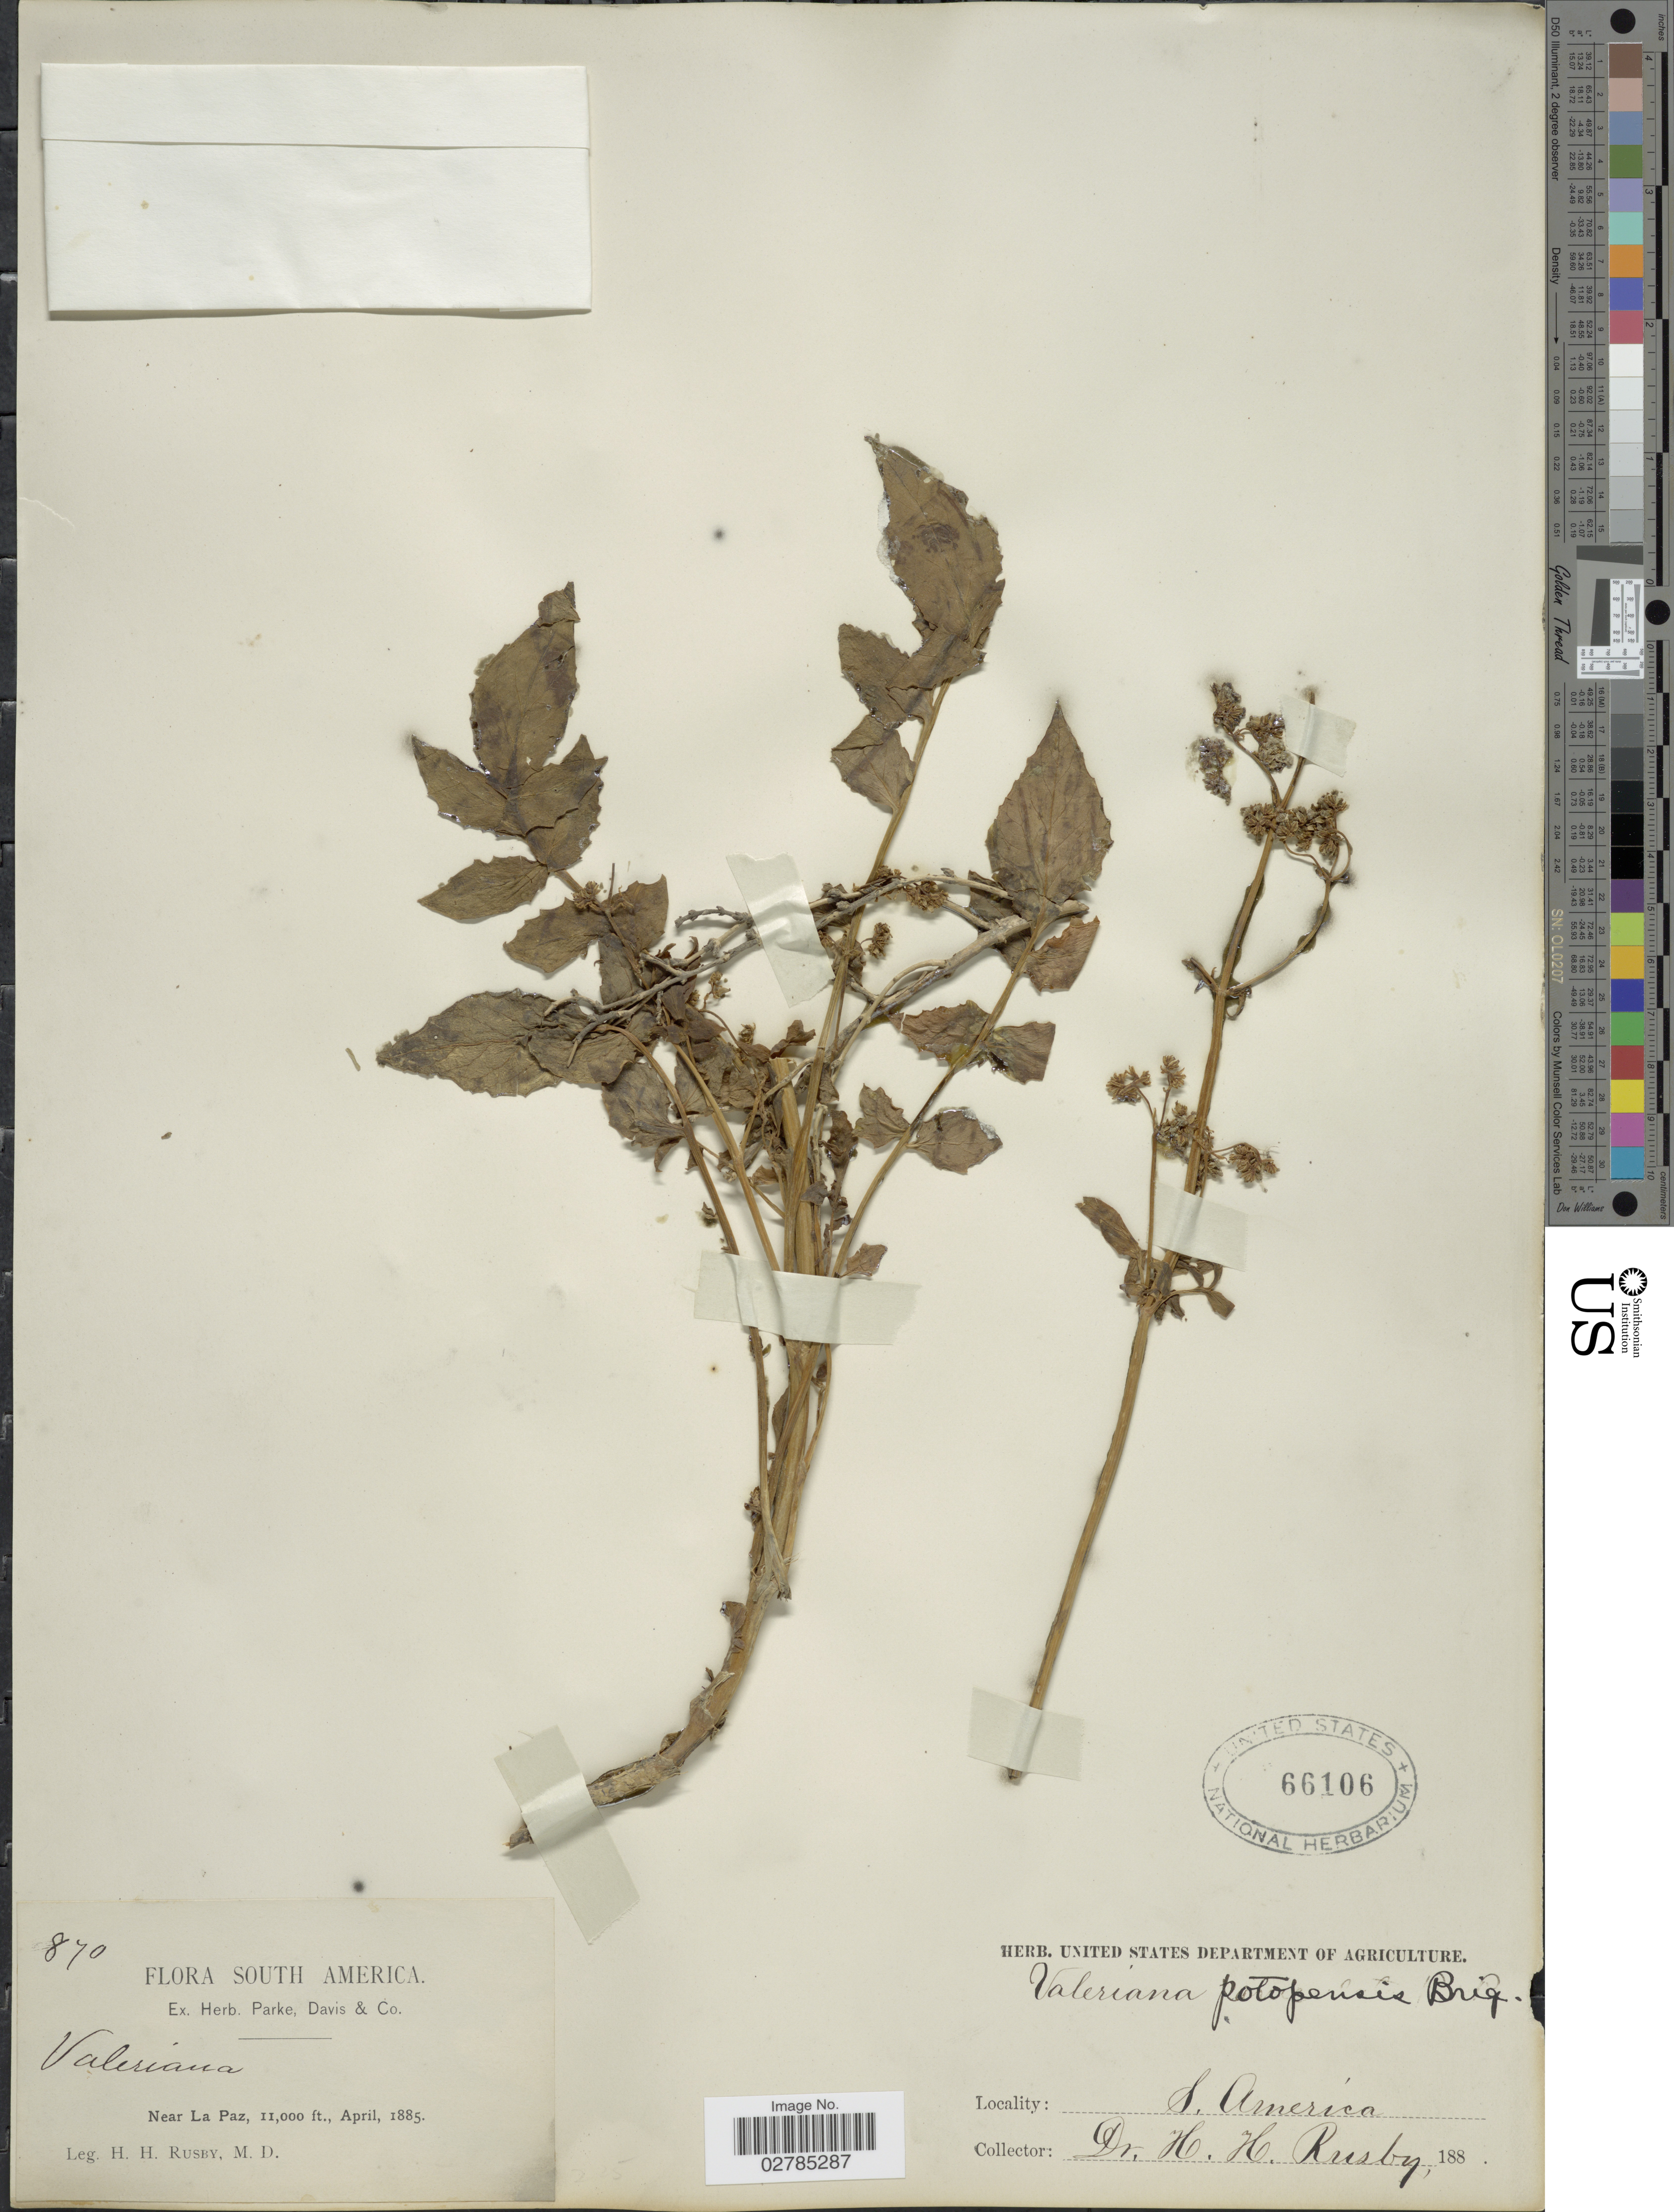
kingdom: Plantae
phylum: Tracheophyta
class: Magnoliopsida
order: Dipsacales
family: Caprifoliaceae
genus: Valeriana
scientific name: Valeriana potopensis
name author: Briq.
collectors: H. H. Rusby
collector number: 870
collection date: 1885-04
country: Bolivia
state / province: La Paz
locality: Near La Paz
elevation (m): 3353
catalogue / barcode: US 66106